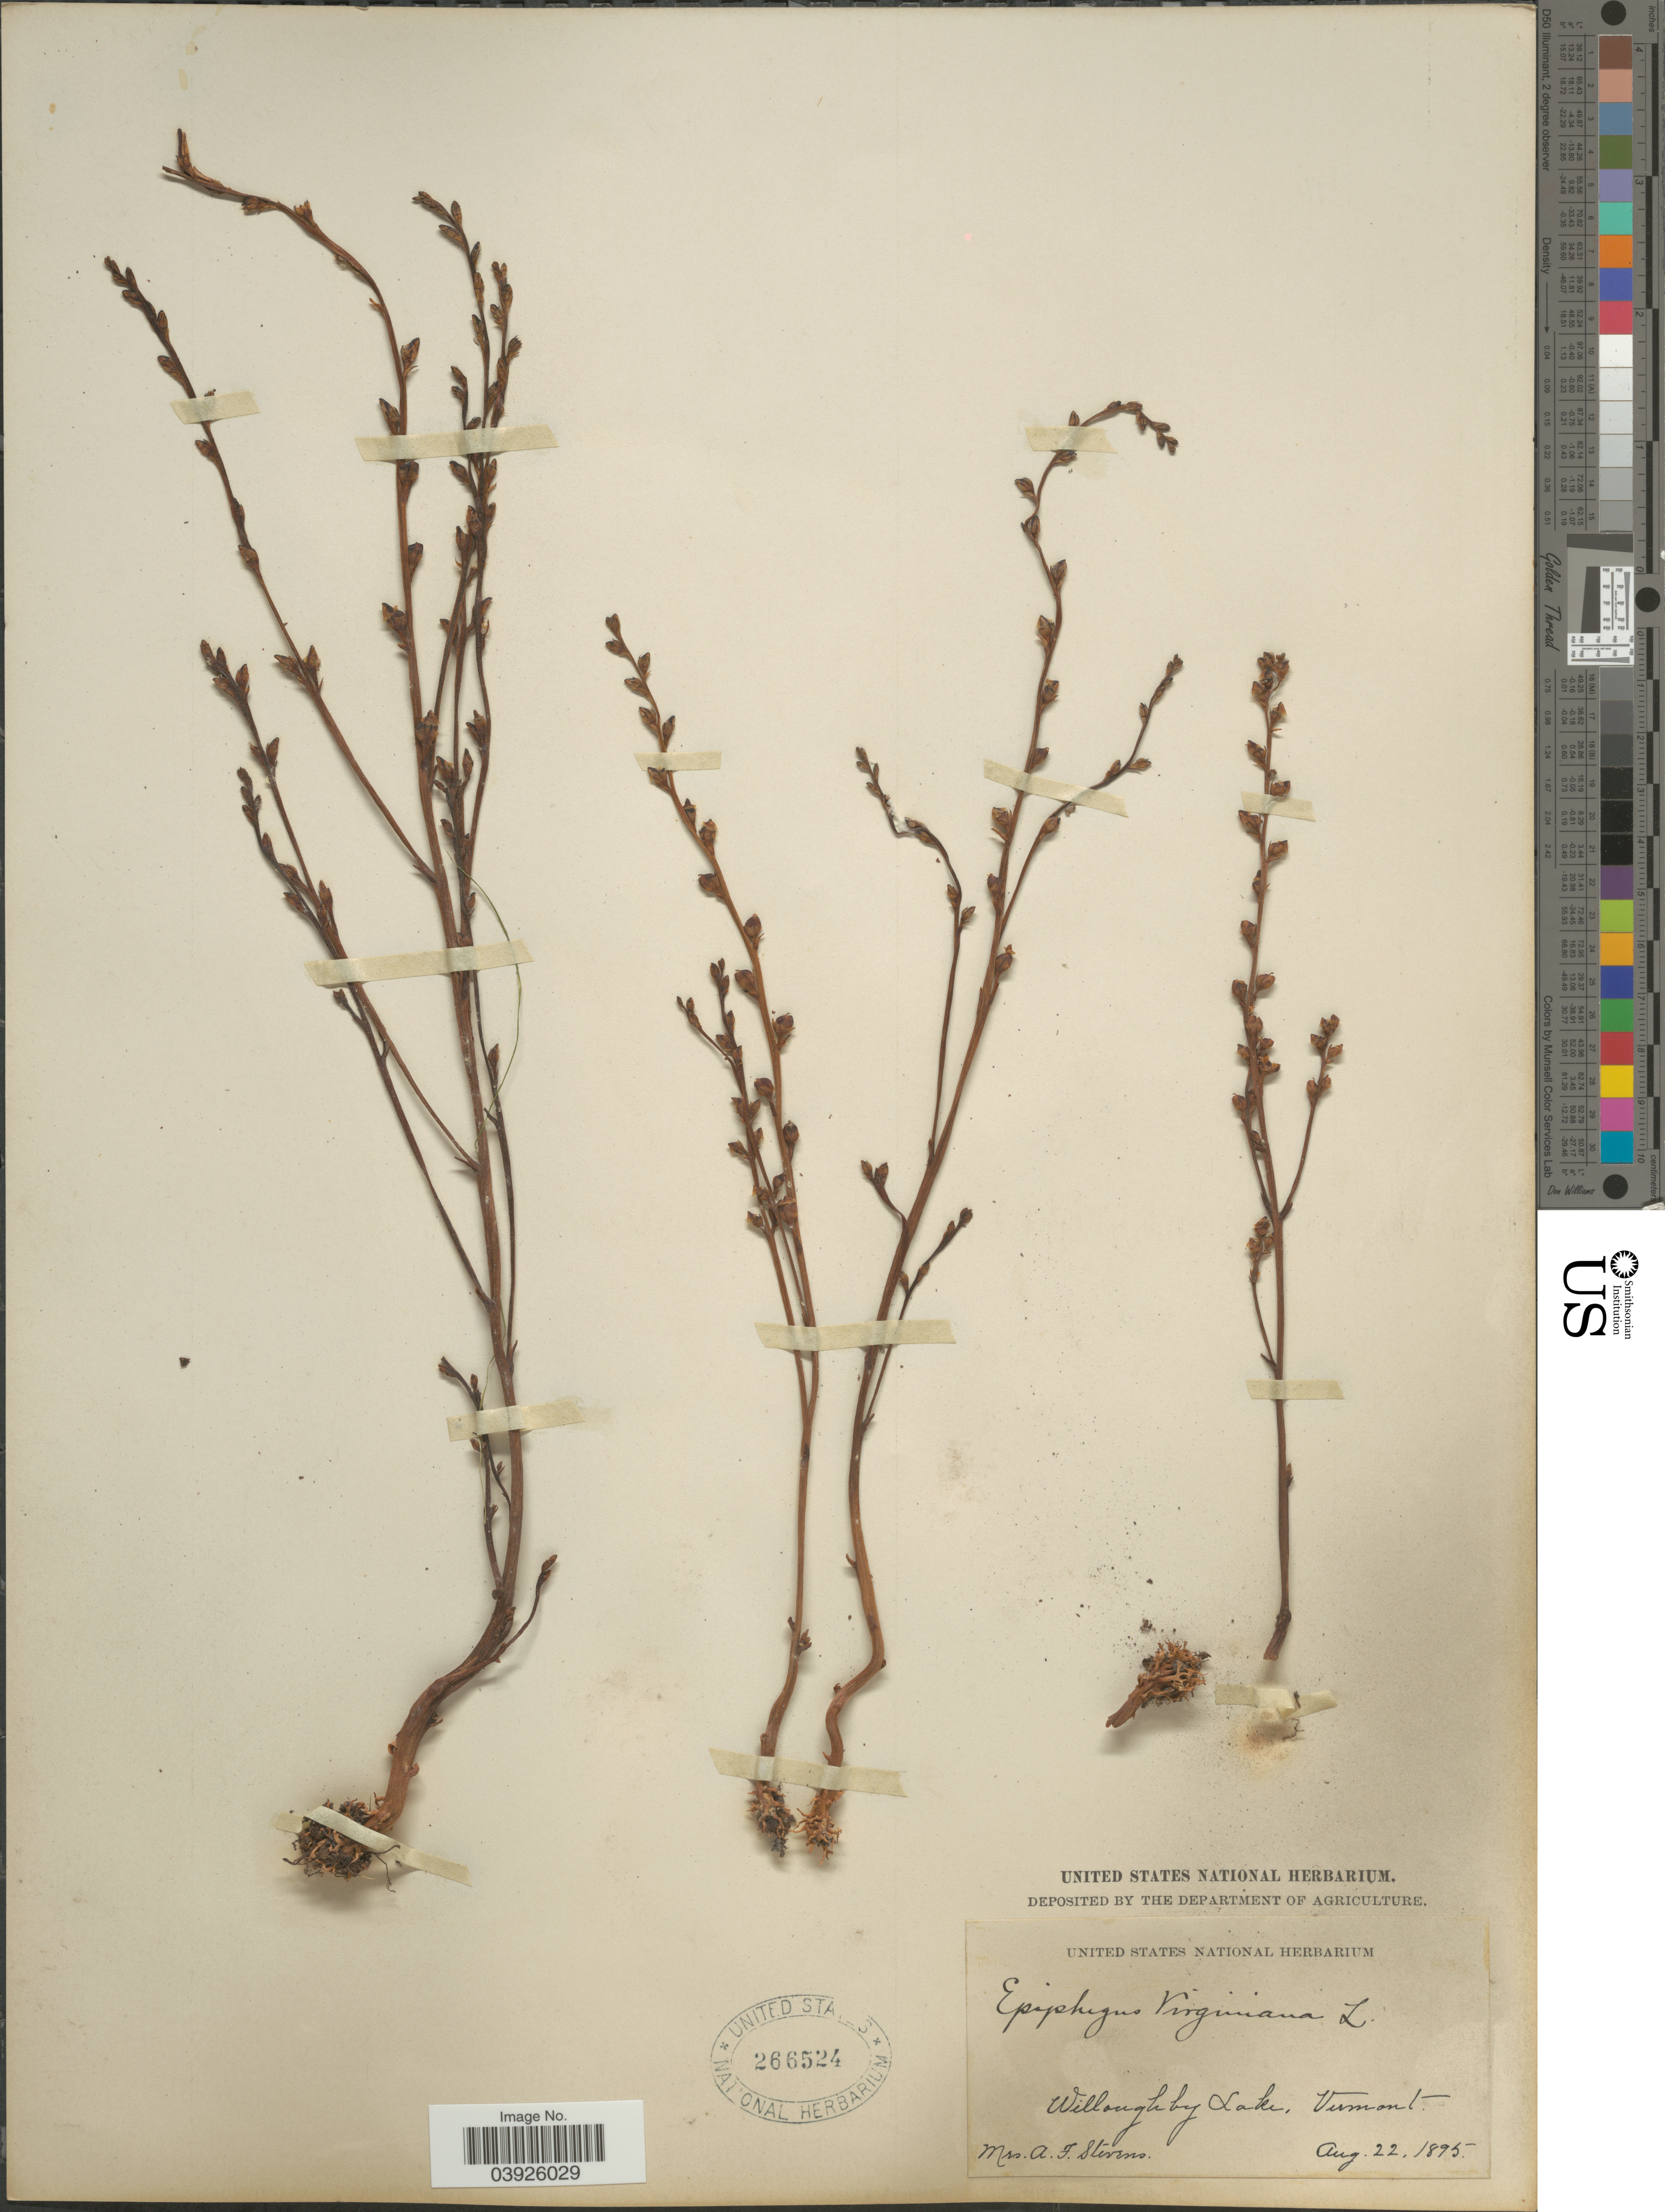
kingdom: Plantae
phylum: Tracheophyta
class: Magnoliopsida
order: Lamiales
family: Orobanchaceae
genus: Epifagus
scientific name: Epifagus virginiana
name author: (L.) W.P.C. Barton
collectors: A. Stevens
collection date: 1895-08-22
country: United States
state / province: Vermont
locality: Willoughby Lake.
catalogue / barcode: US 266524